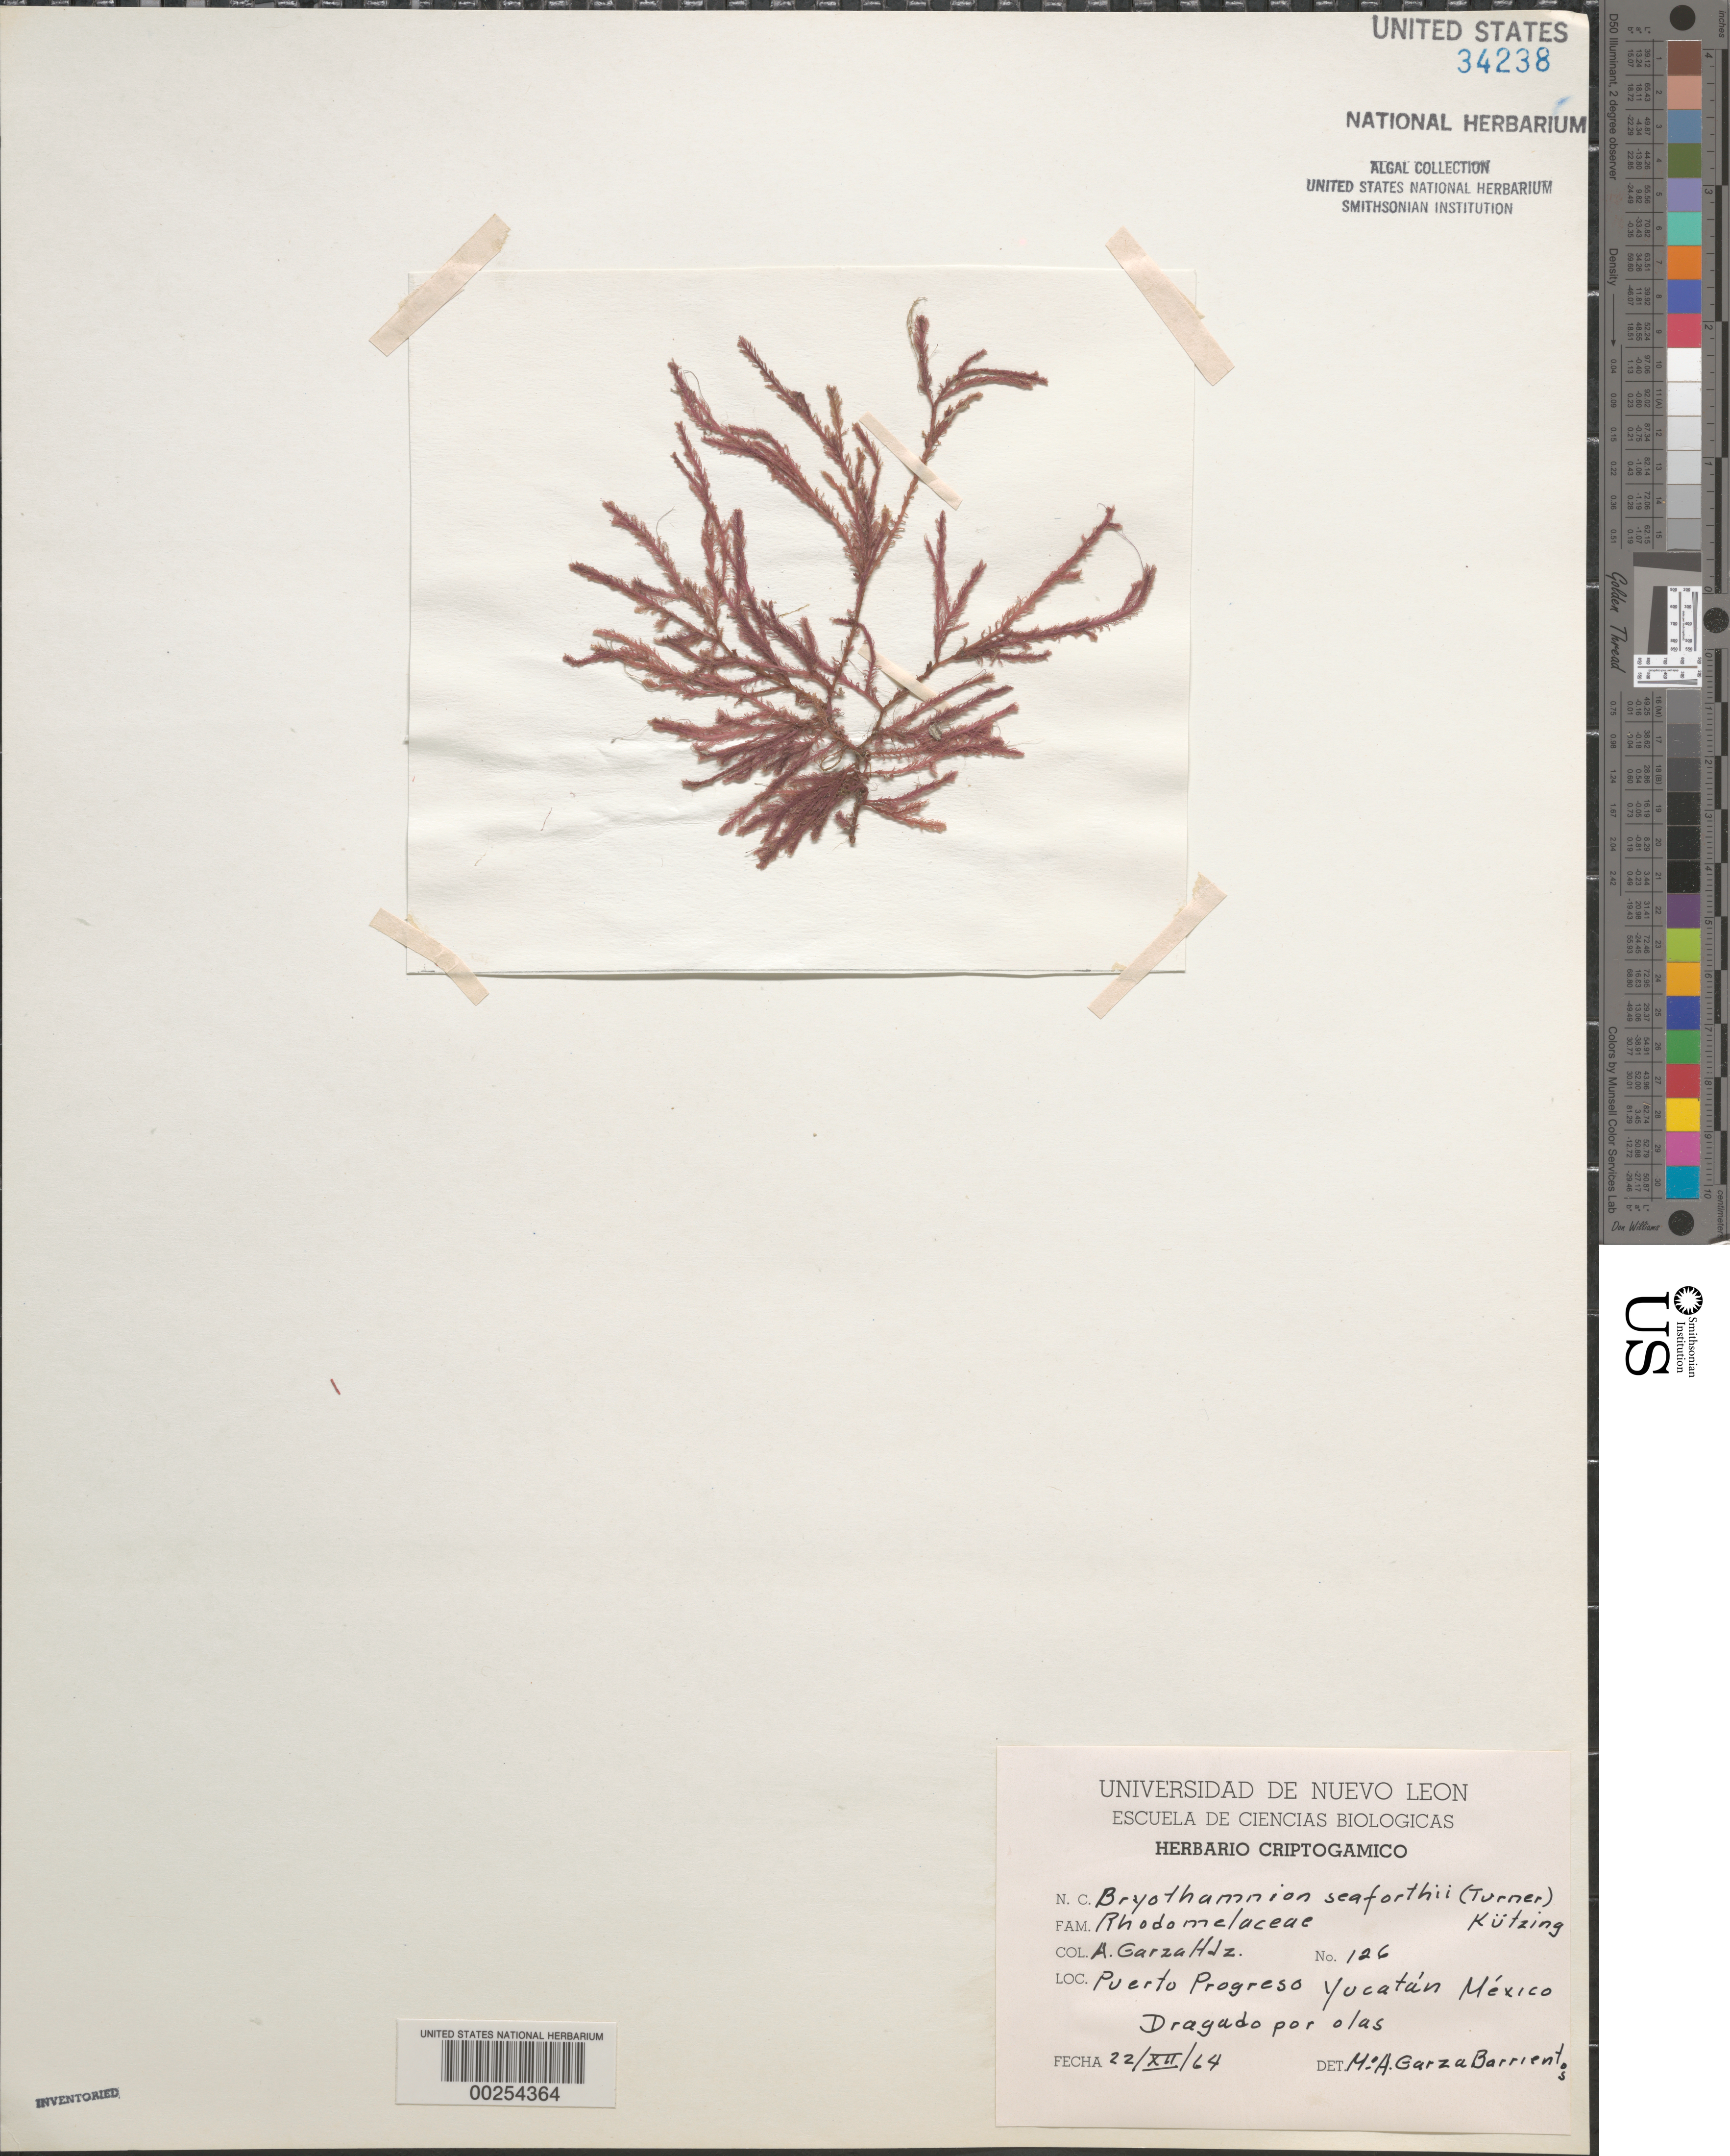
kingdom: Plantae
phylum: Rhodophyta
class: Florideophyceae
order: Ceramiales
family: Rhodomelaceae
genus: Bryothamnion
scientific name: Bryothamnion seaforthii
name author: (Turner) Kütz.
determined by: Garza Barrientos, M. A.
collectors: A. Garza Hernandez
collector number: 126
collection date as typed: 22 Dec 1964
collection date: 1964-12-22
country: Mexico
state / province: Yucatan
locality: Puerto Progreso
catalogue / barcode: US 34238